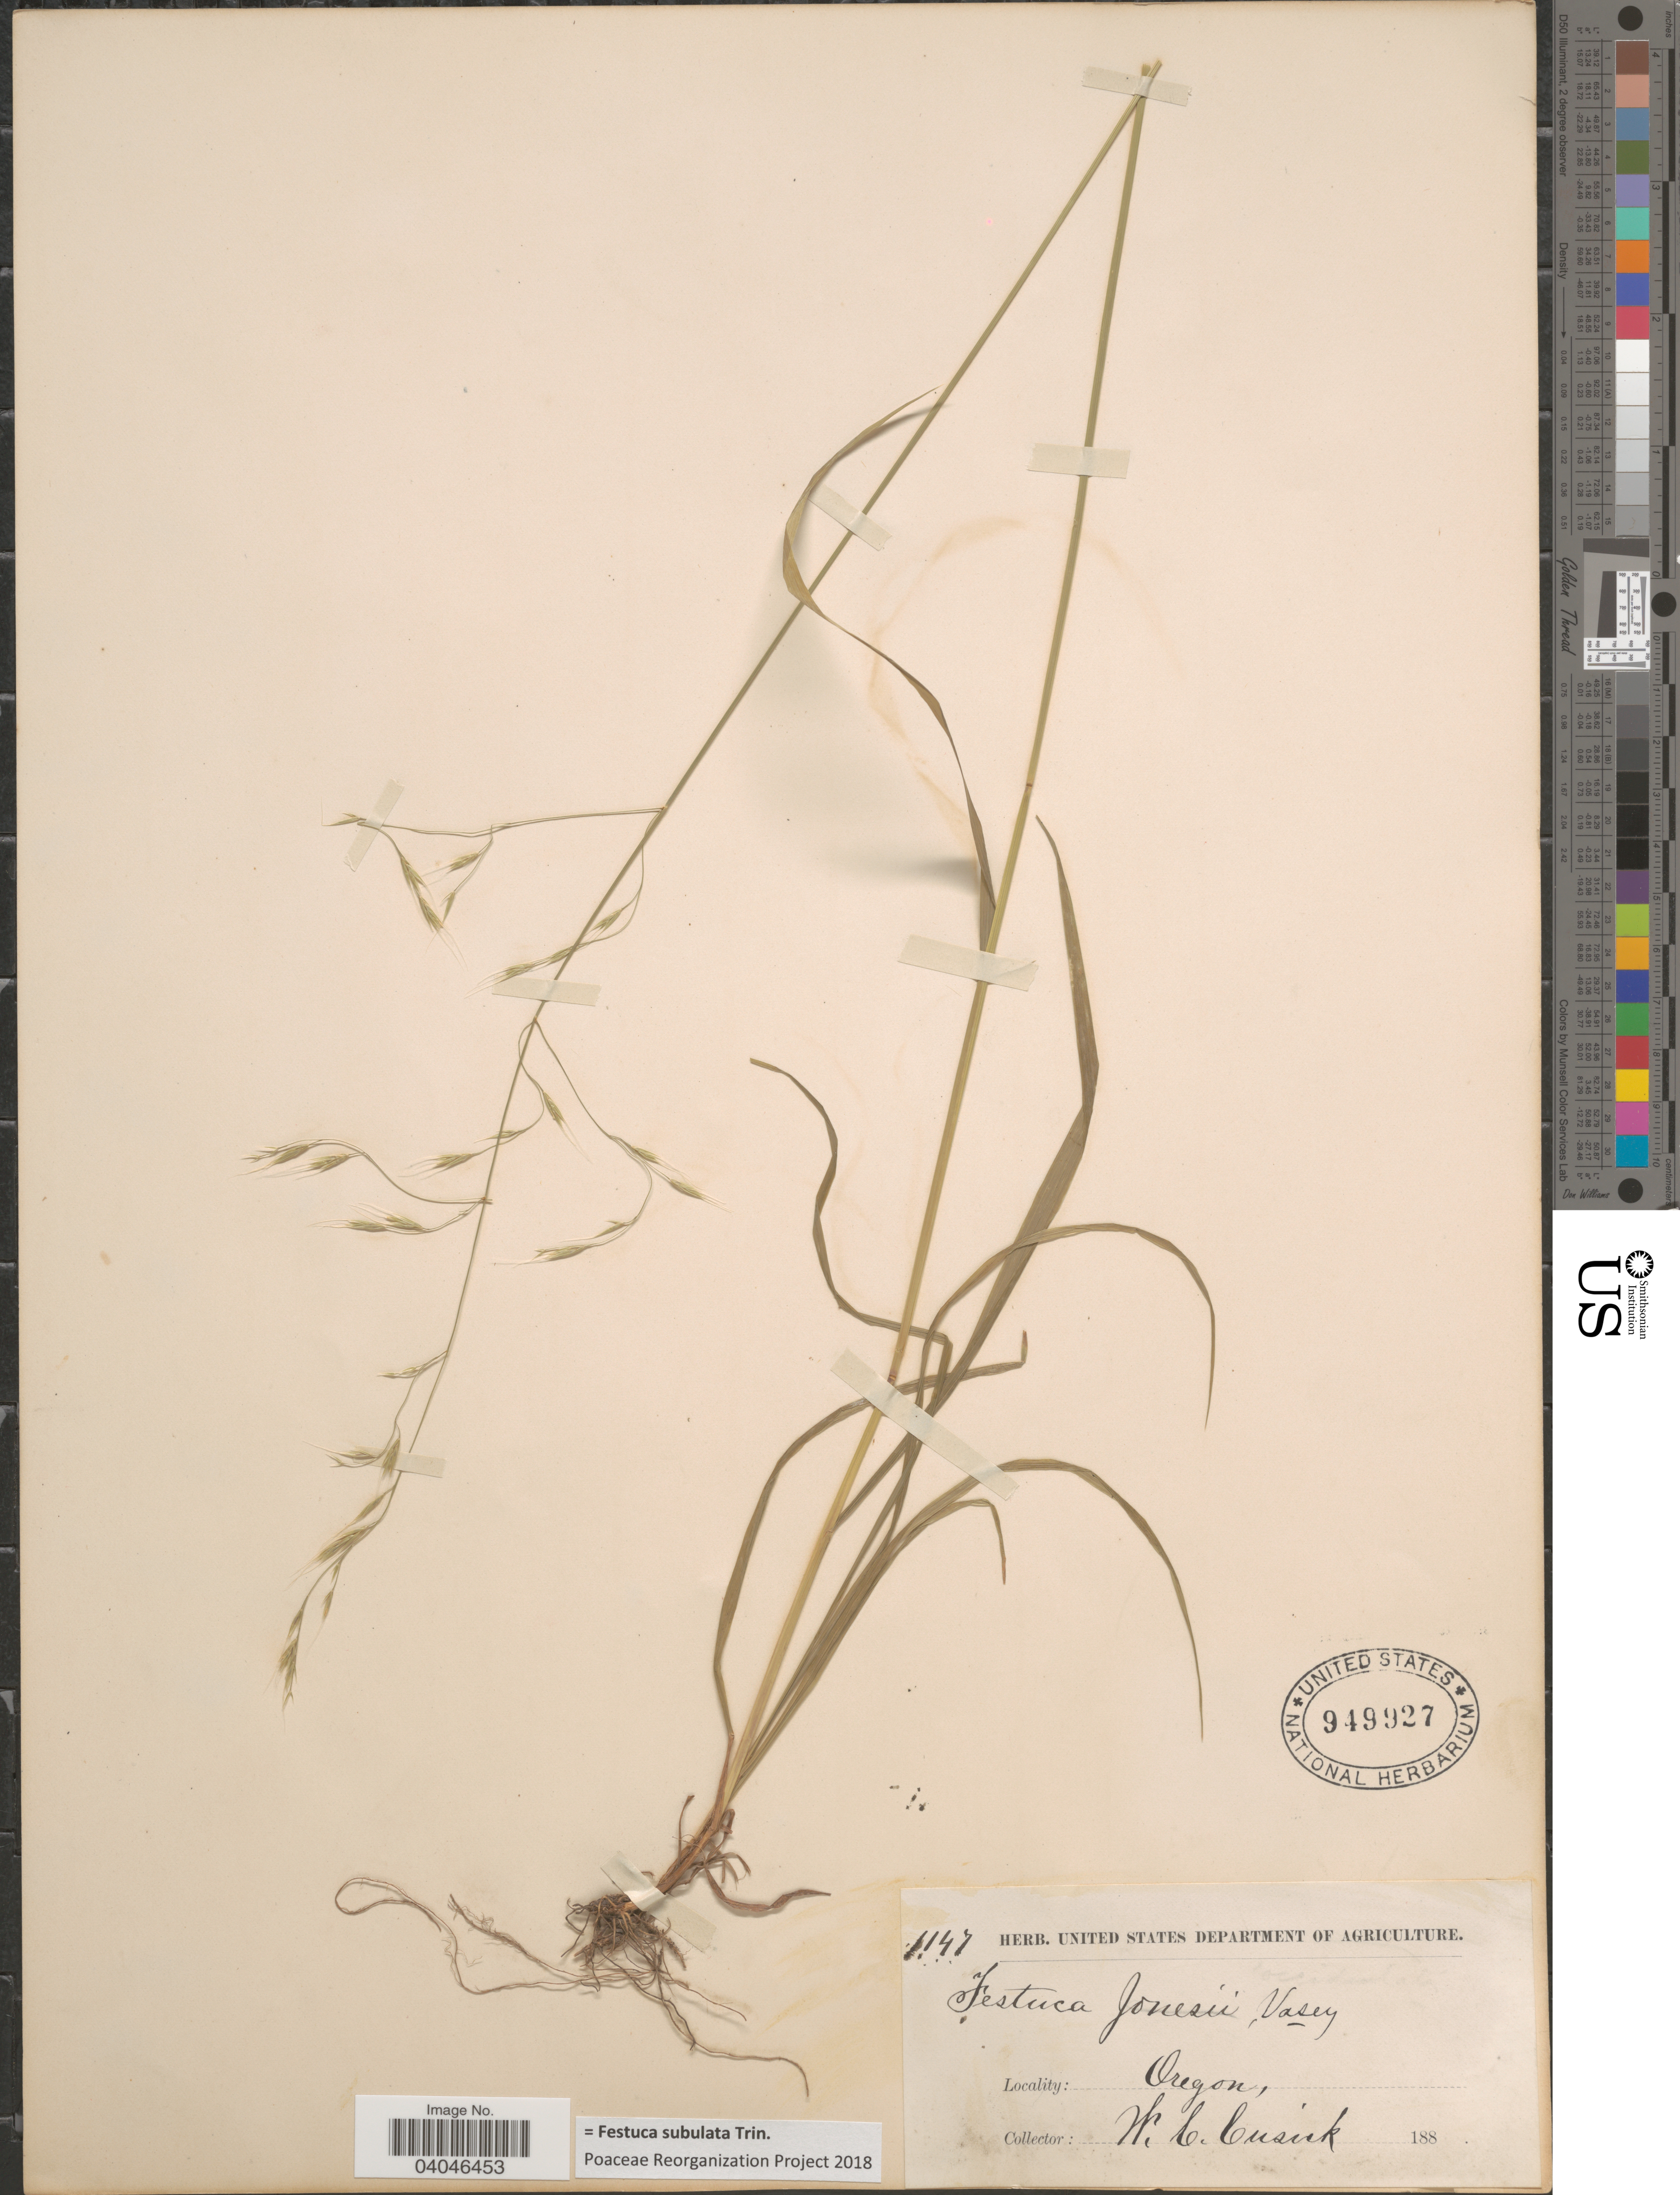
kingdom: Plantae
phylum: Tracheophyta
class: Liliopsida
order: Poales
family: Poaceae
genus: Festuca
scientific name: Festuca subulata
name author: Trin.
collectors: W. C. Cusick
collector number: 1147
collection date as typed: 188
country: United States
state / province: Oregon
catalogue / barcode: US 949927